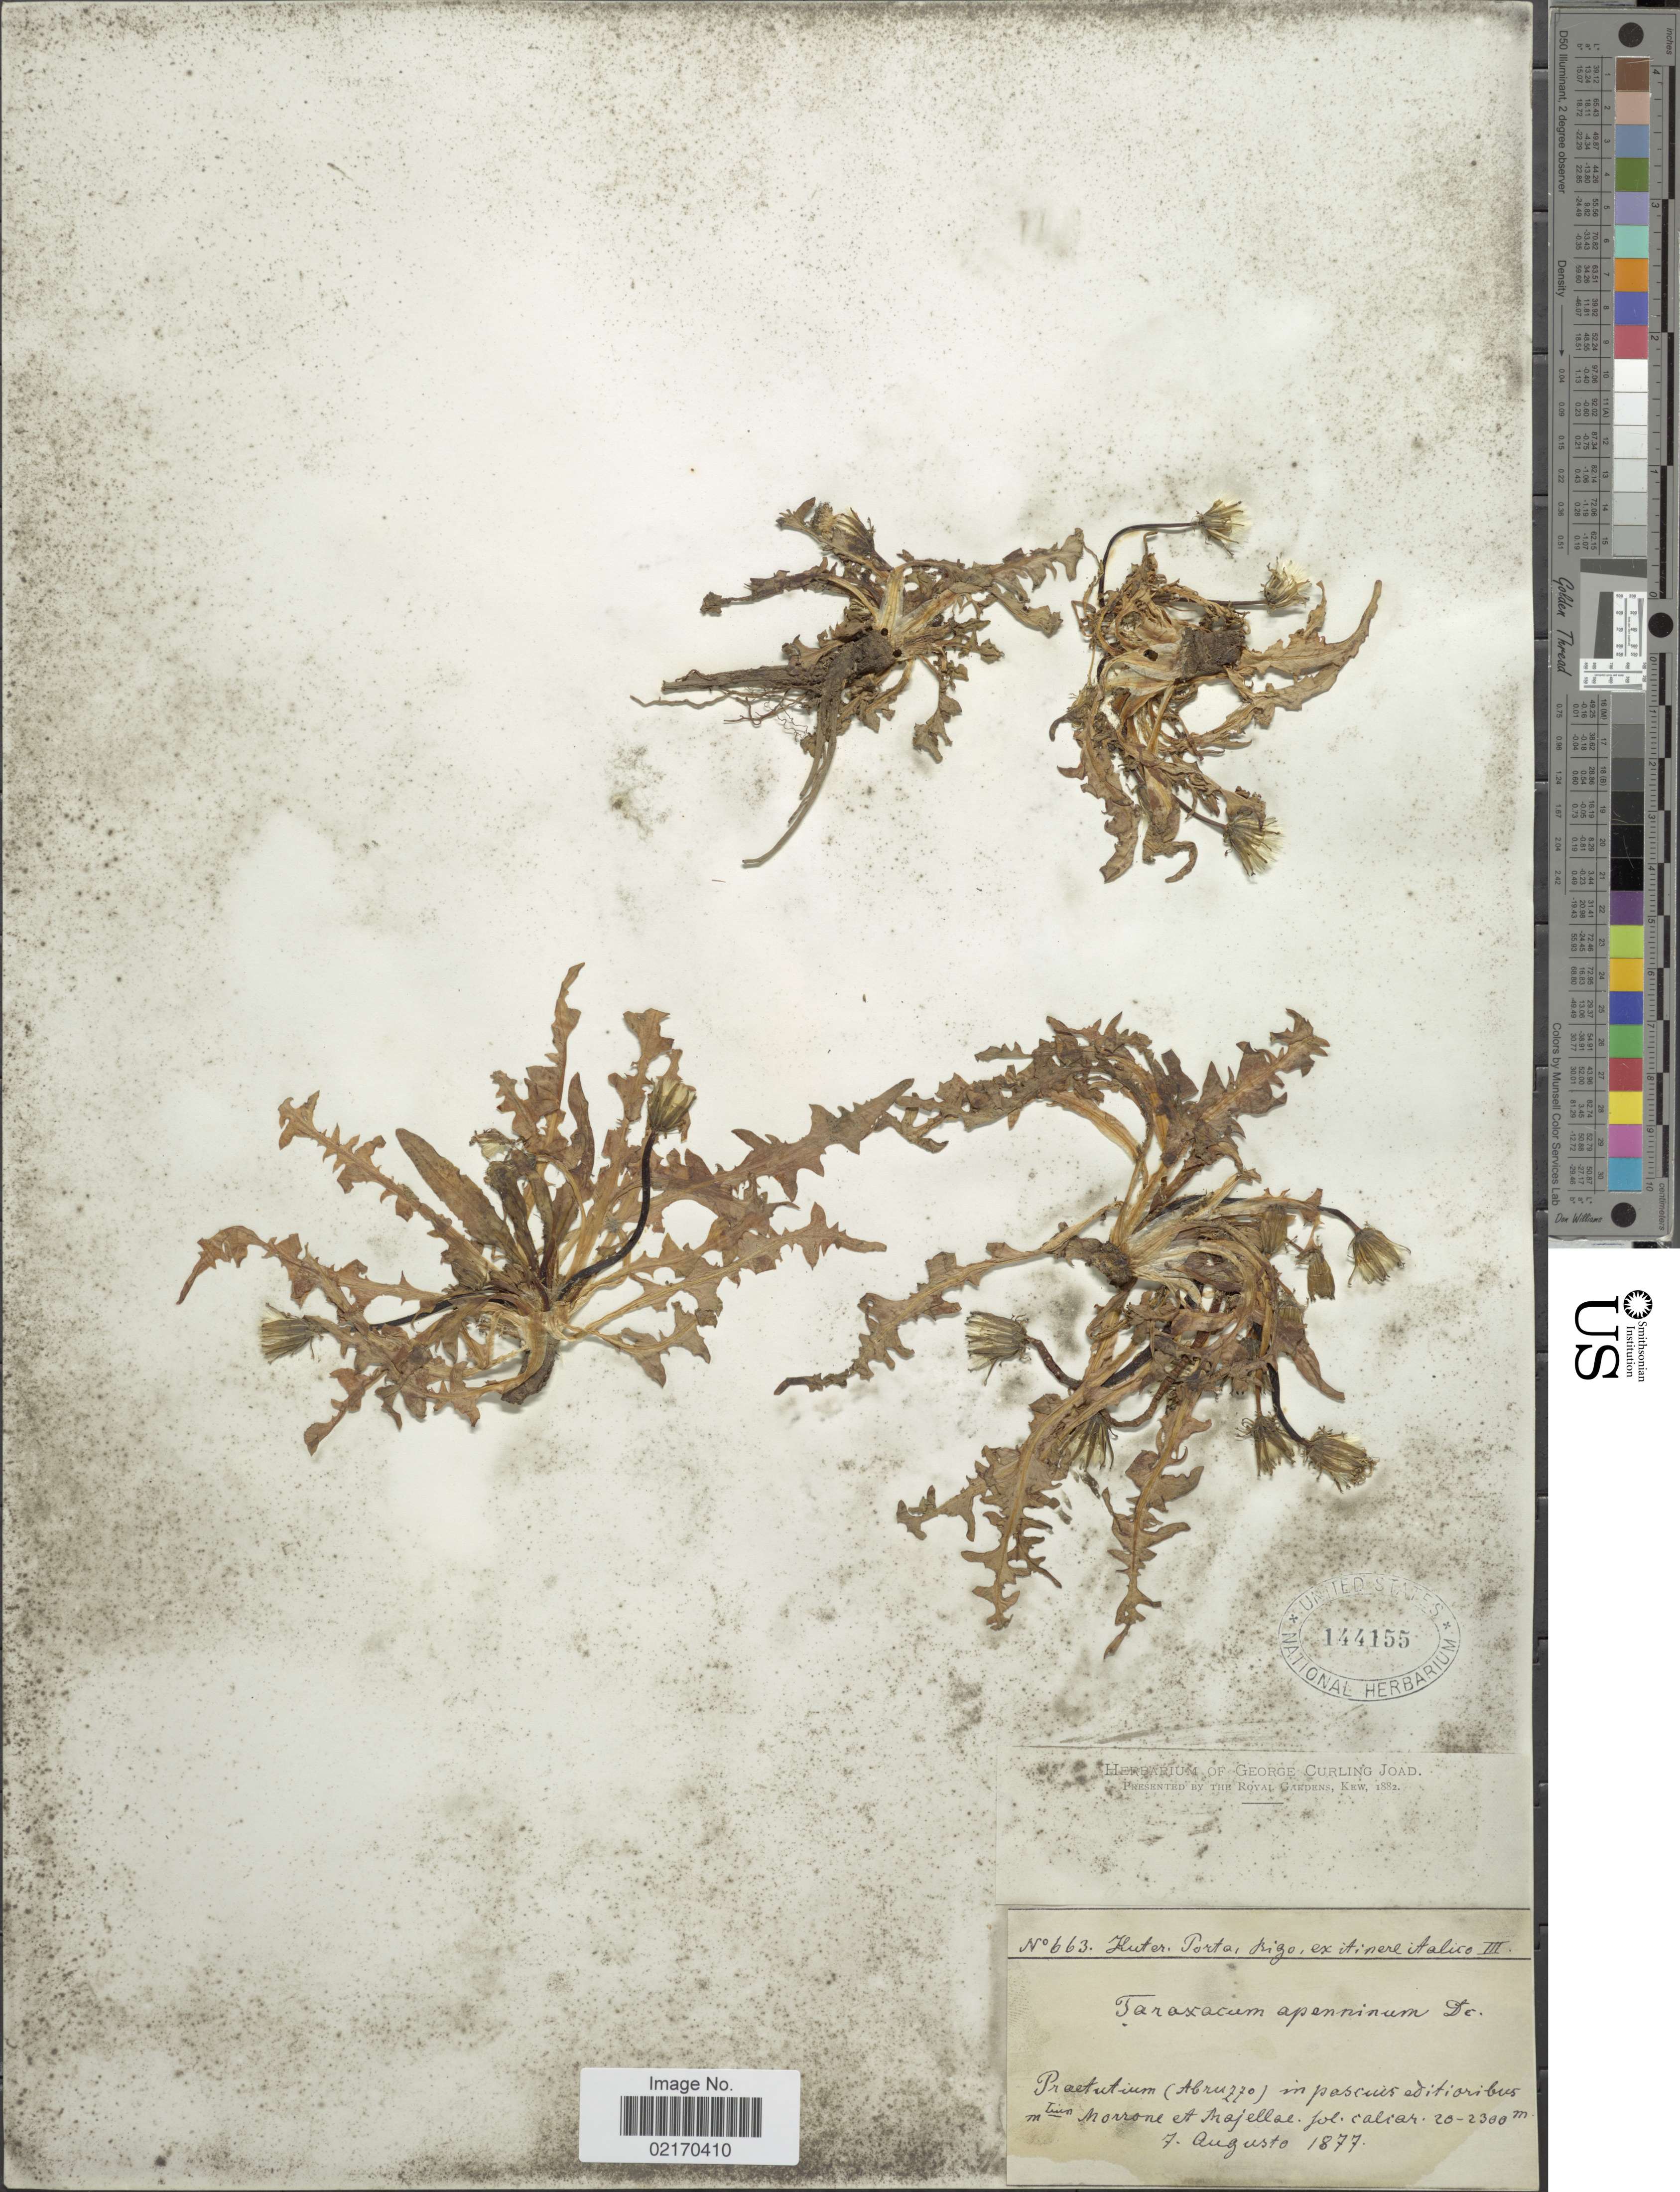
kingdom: Plantae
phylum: Tracheophyta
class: Magnoliopsida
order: Asterales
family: Asteraceae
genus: Taraxacum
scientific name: Taraxacum apenninum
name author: (Ten.) DC.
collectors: -. Huter, -. Porto & Rigo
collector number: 663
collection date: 1877-08-07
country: Italy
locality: Itinere italico, praetutium (Abruzzo) in pascuis editoribus m tuin morrone et Majellae, fol. calcar. [interpreted]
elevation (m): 20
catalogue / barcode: US 144155